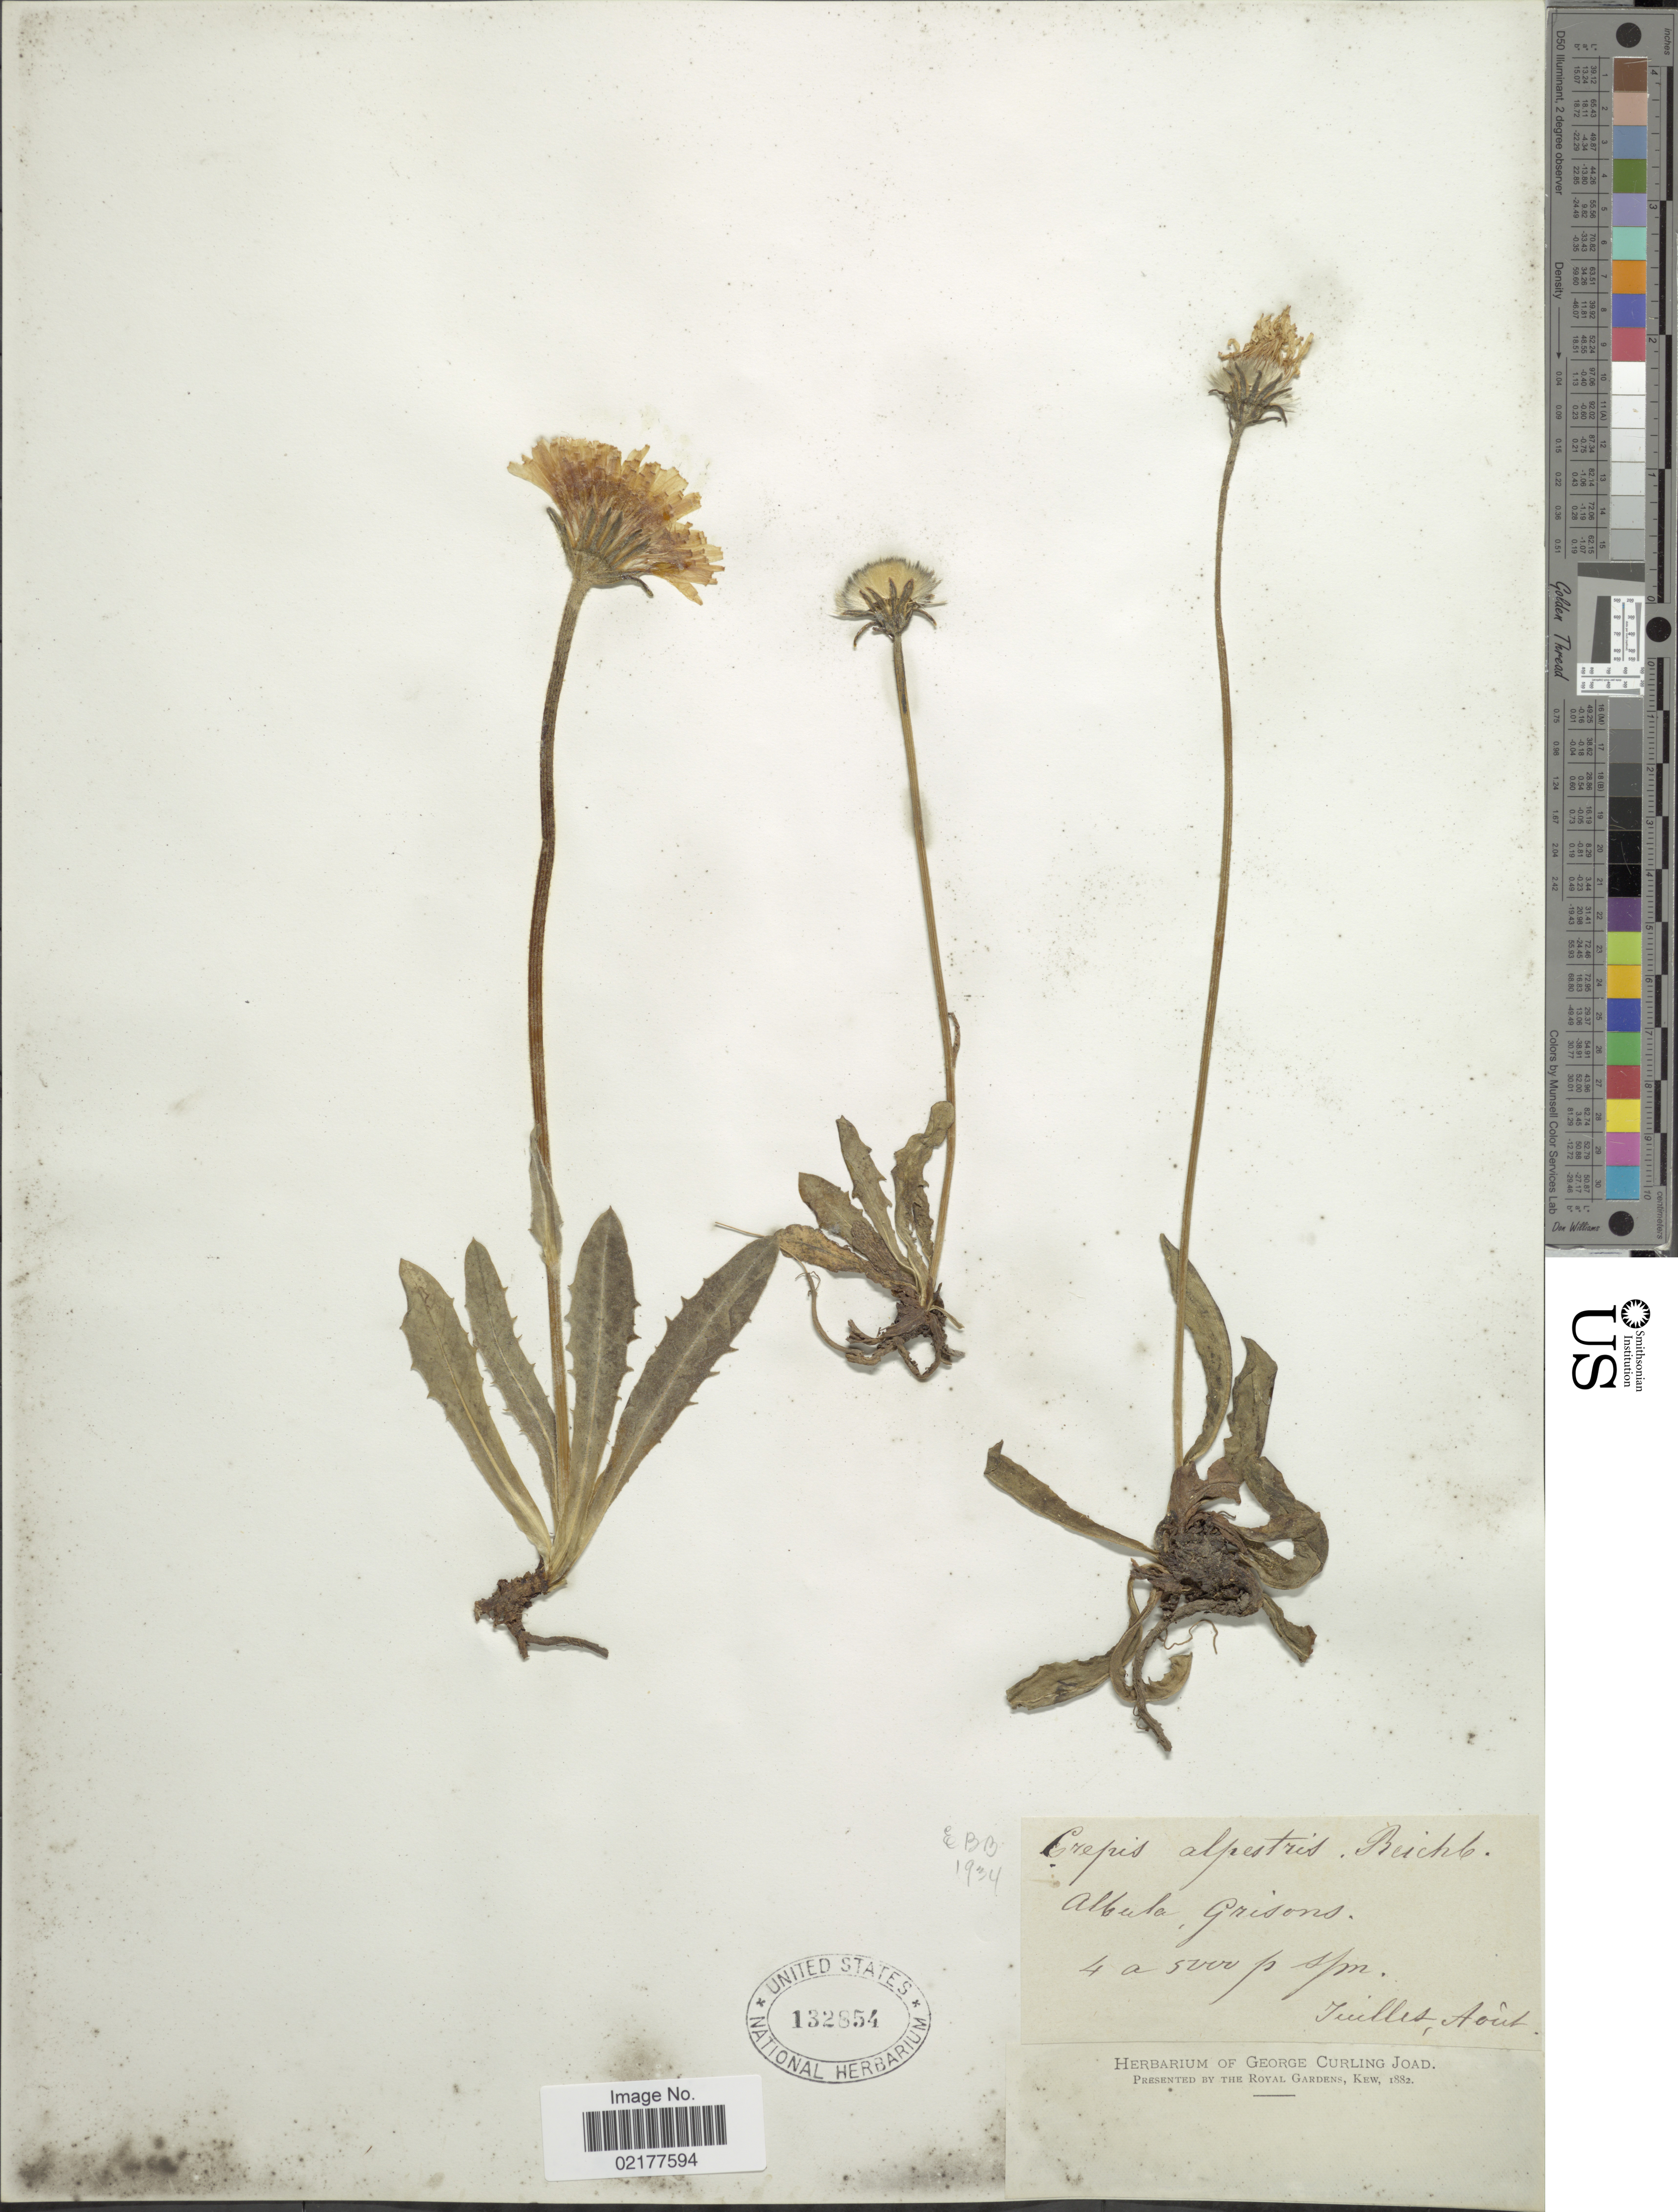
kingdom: Plantae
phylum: Tracheophyta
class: Magnoliopsida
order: Asterales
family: Asteraceae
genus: Crepis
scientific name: Crepis alpestris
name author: (Jacq.) Tausch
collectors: ex herb. George Curling Joad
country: Switzerland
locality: Albula, Grisons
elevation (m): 1219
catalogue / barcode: US 132854